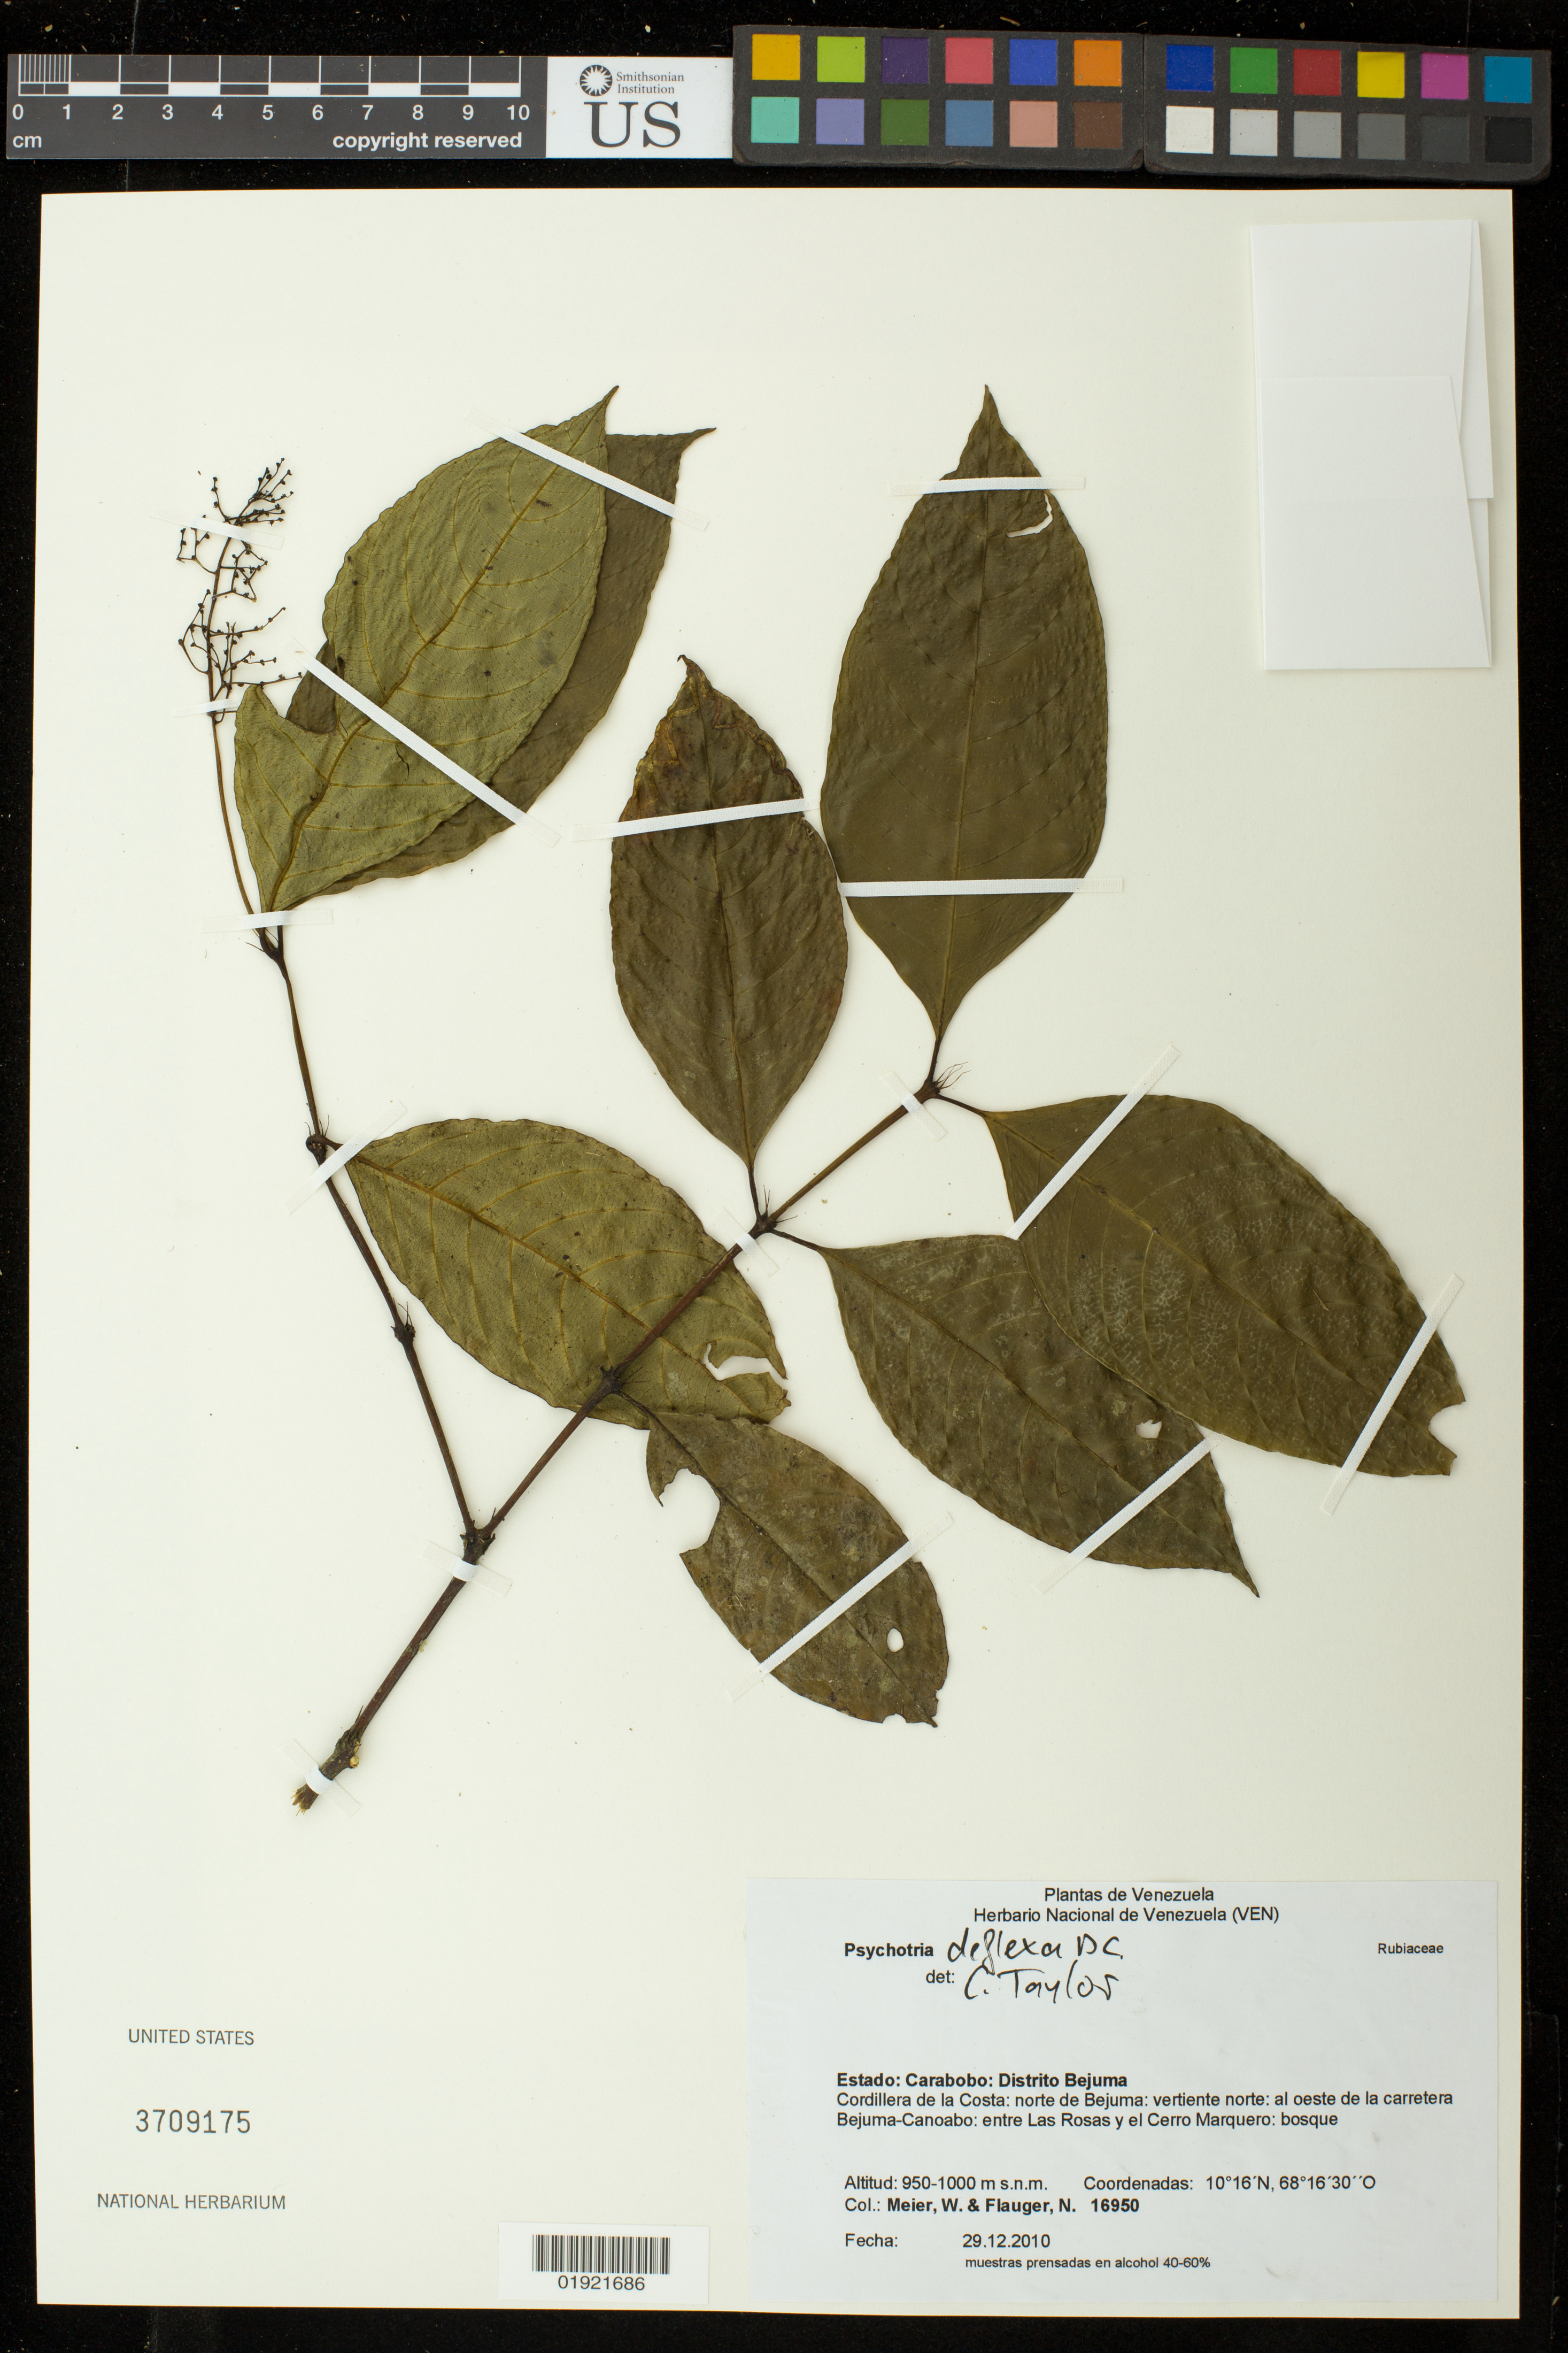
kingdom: Plantae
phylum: Tracheophyta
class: Magnoliopsida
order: Gentianales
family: Rubiaceae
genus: Psychotria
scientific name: Psychotria deflexa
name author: DC.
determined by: Taylor, C.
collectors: W. Meier & N. Flauger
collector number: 16950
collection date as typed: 29.12.2010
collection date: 2010-12-29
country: Venezuela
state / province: Carabobo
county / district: Bejuma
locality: Cordillera de la Costa: norte de Bejuma: vertiente norte: al oeste de la carretera Bejuma-Canoabo: entre Las Rosas y el Cerro Marquero: bosque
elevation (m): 950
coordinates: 10 16 0 N, 68 16 30 O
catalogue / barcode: US 3709175